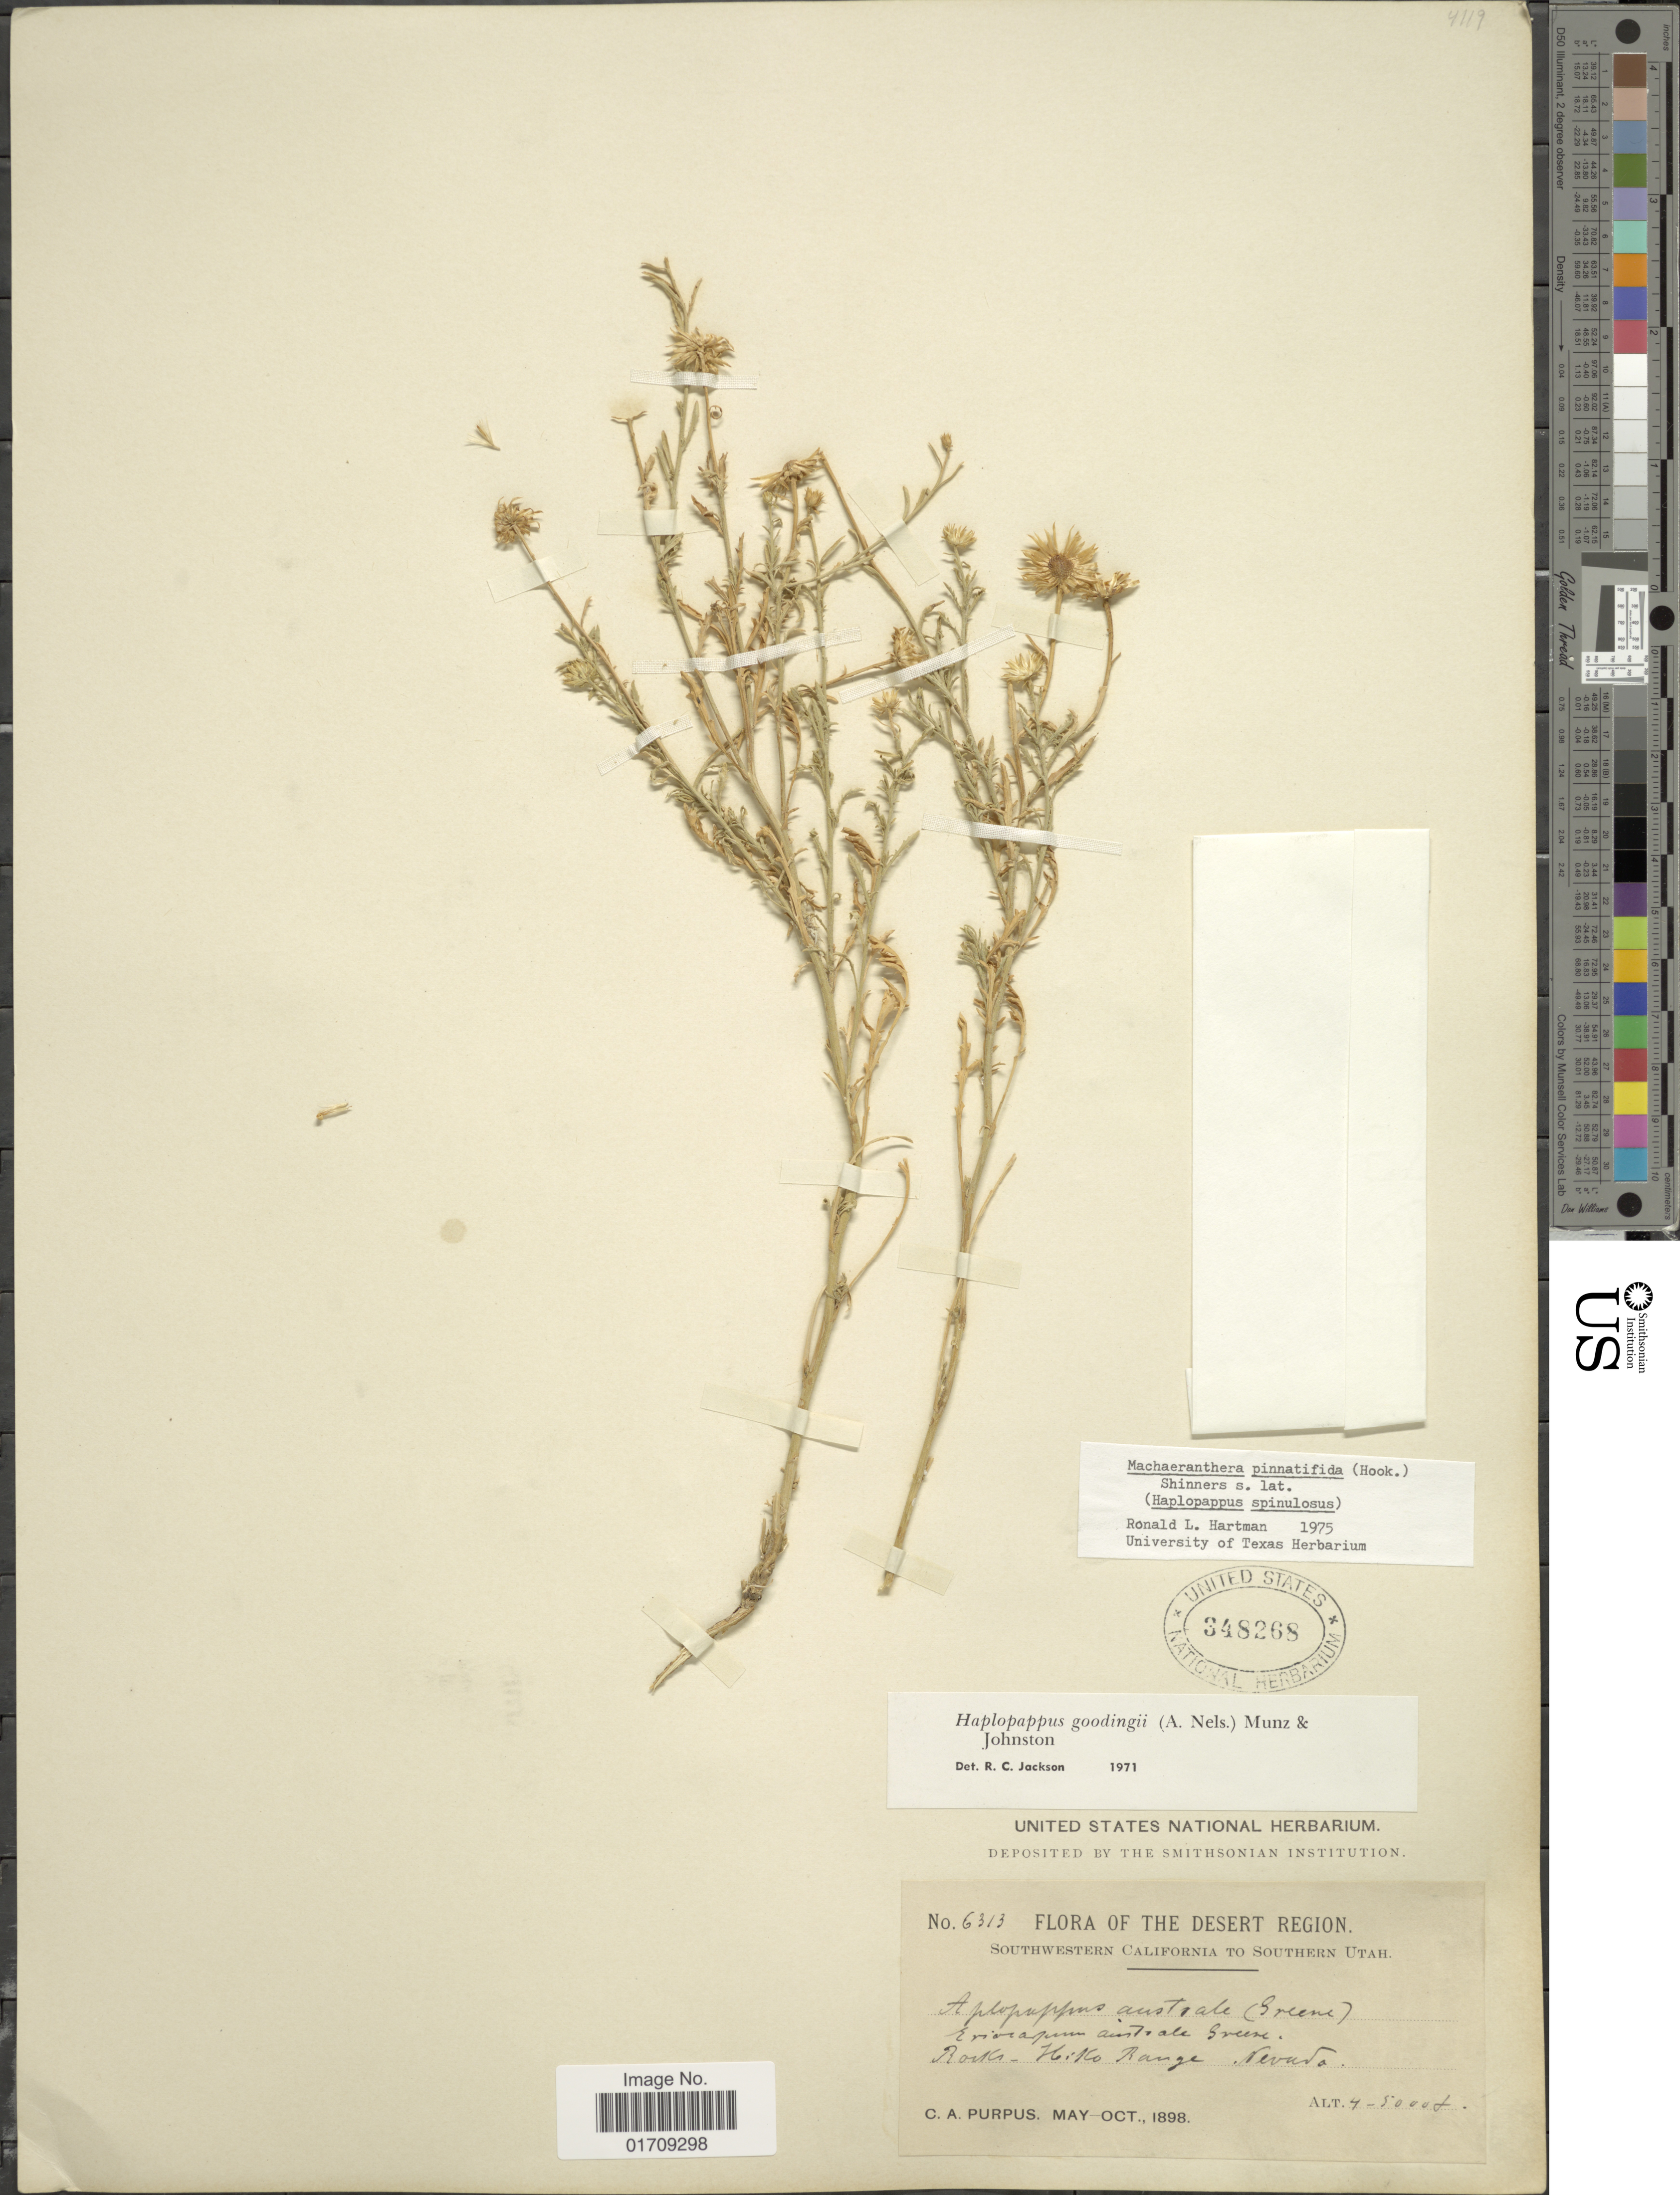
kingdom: Plantae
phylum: Tracheophyta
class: Magnoliopsida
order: Asterales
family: Asteraceae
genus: Machaeranthera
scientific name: Machaeranthera pinnatifida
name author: (Hook.) Shinners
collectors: C. A. Purpus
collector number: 6313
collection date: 1898-05/1898-10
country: United States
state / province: Nevada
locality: The Desert Region, Rocks-Hiko Range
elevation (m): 1219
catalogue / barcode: US 348268